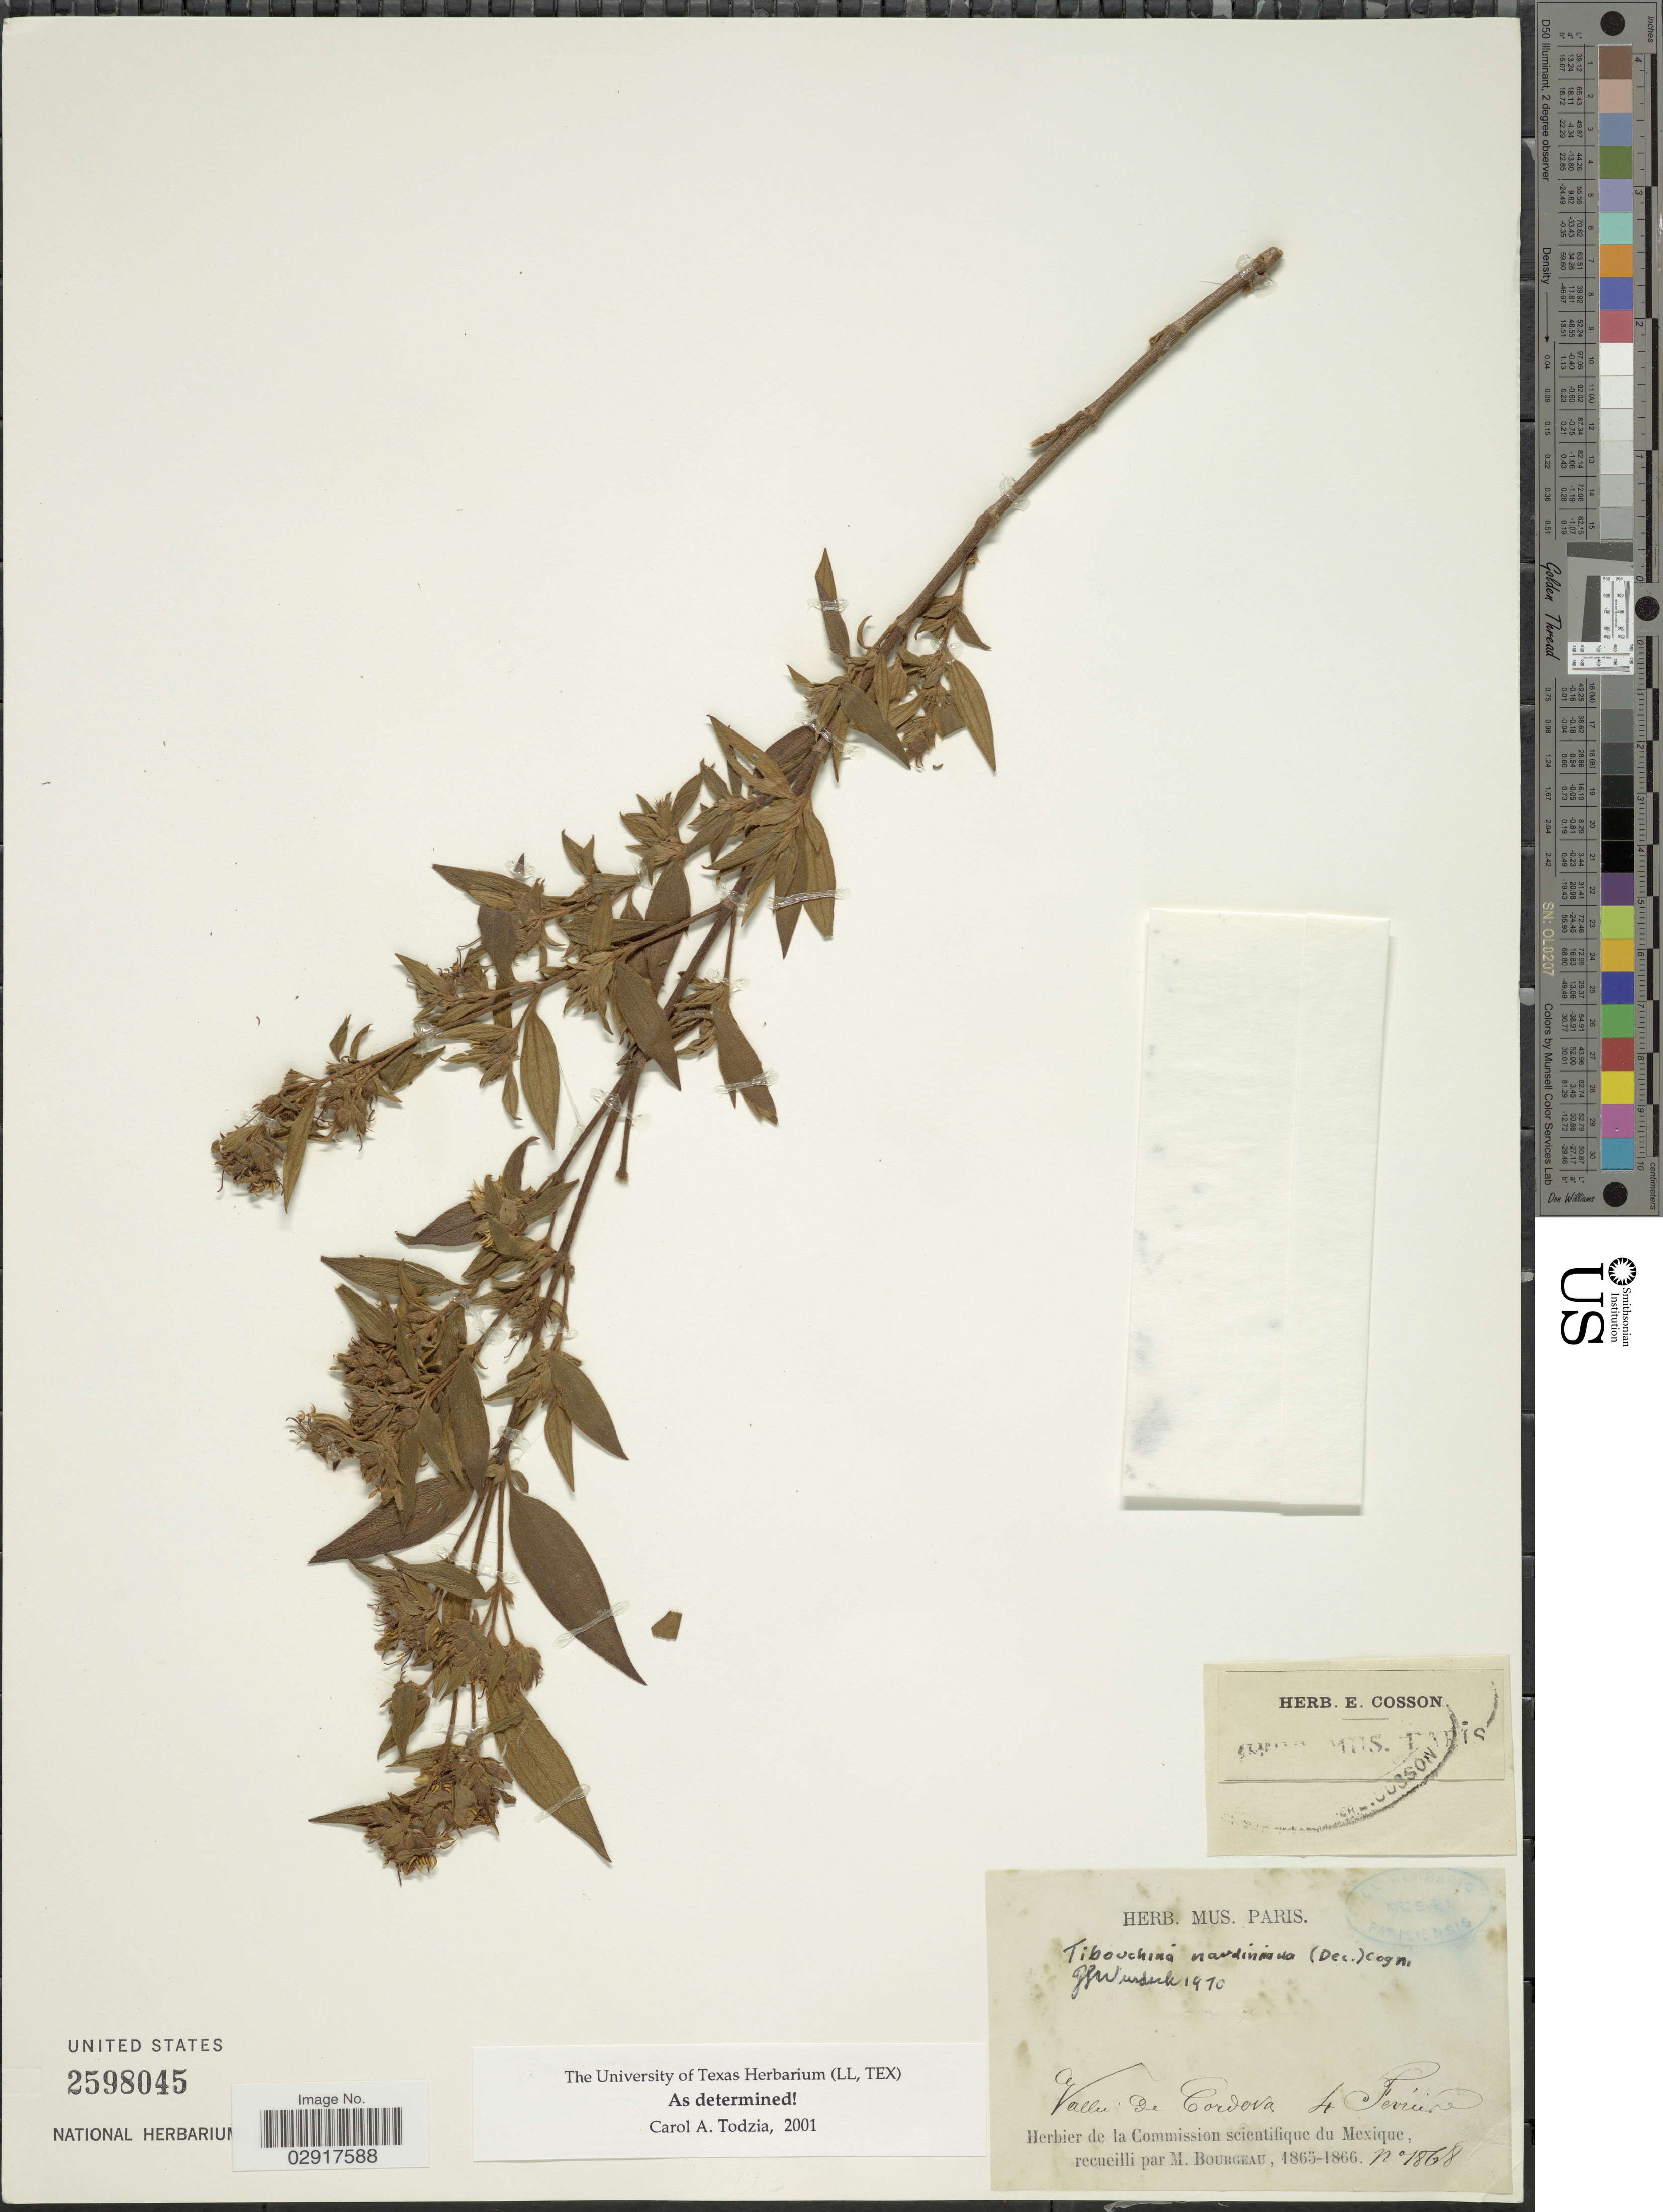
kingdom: Plantae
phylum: Tracheophyta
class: Magnoliopsida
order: Myrtales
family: Melastomataceae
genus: Chaetogastra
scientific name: Chaetogastra naudiniana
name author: Decne.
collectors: M. Bourgeau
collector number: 1868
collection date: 1865-02-04/1866-02-04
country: Mexico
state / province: Veracruz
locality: Vallee: De Cordova.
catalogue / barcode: US 2598045